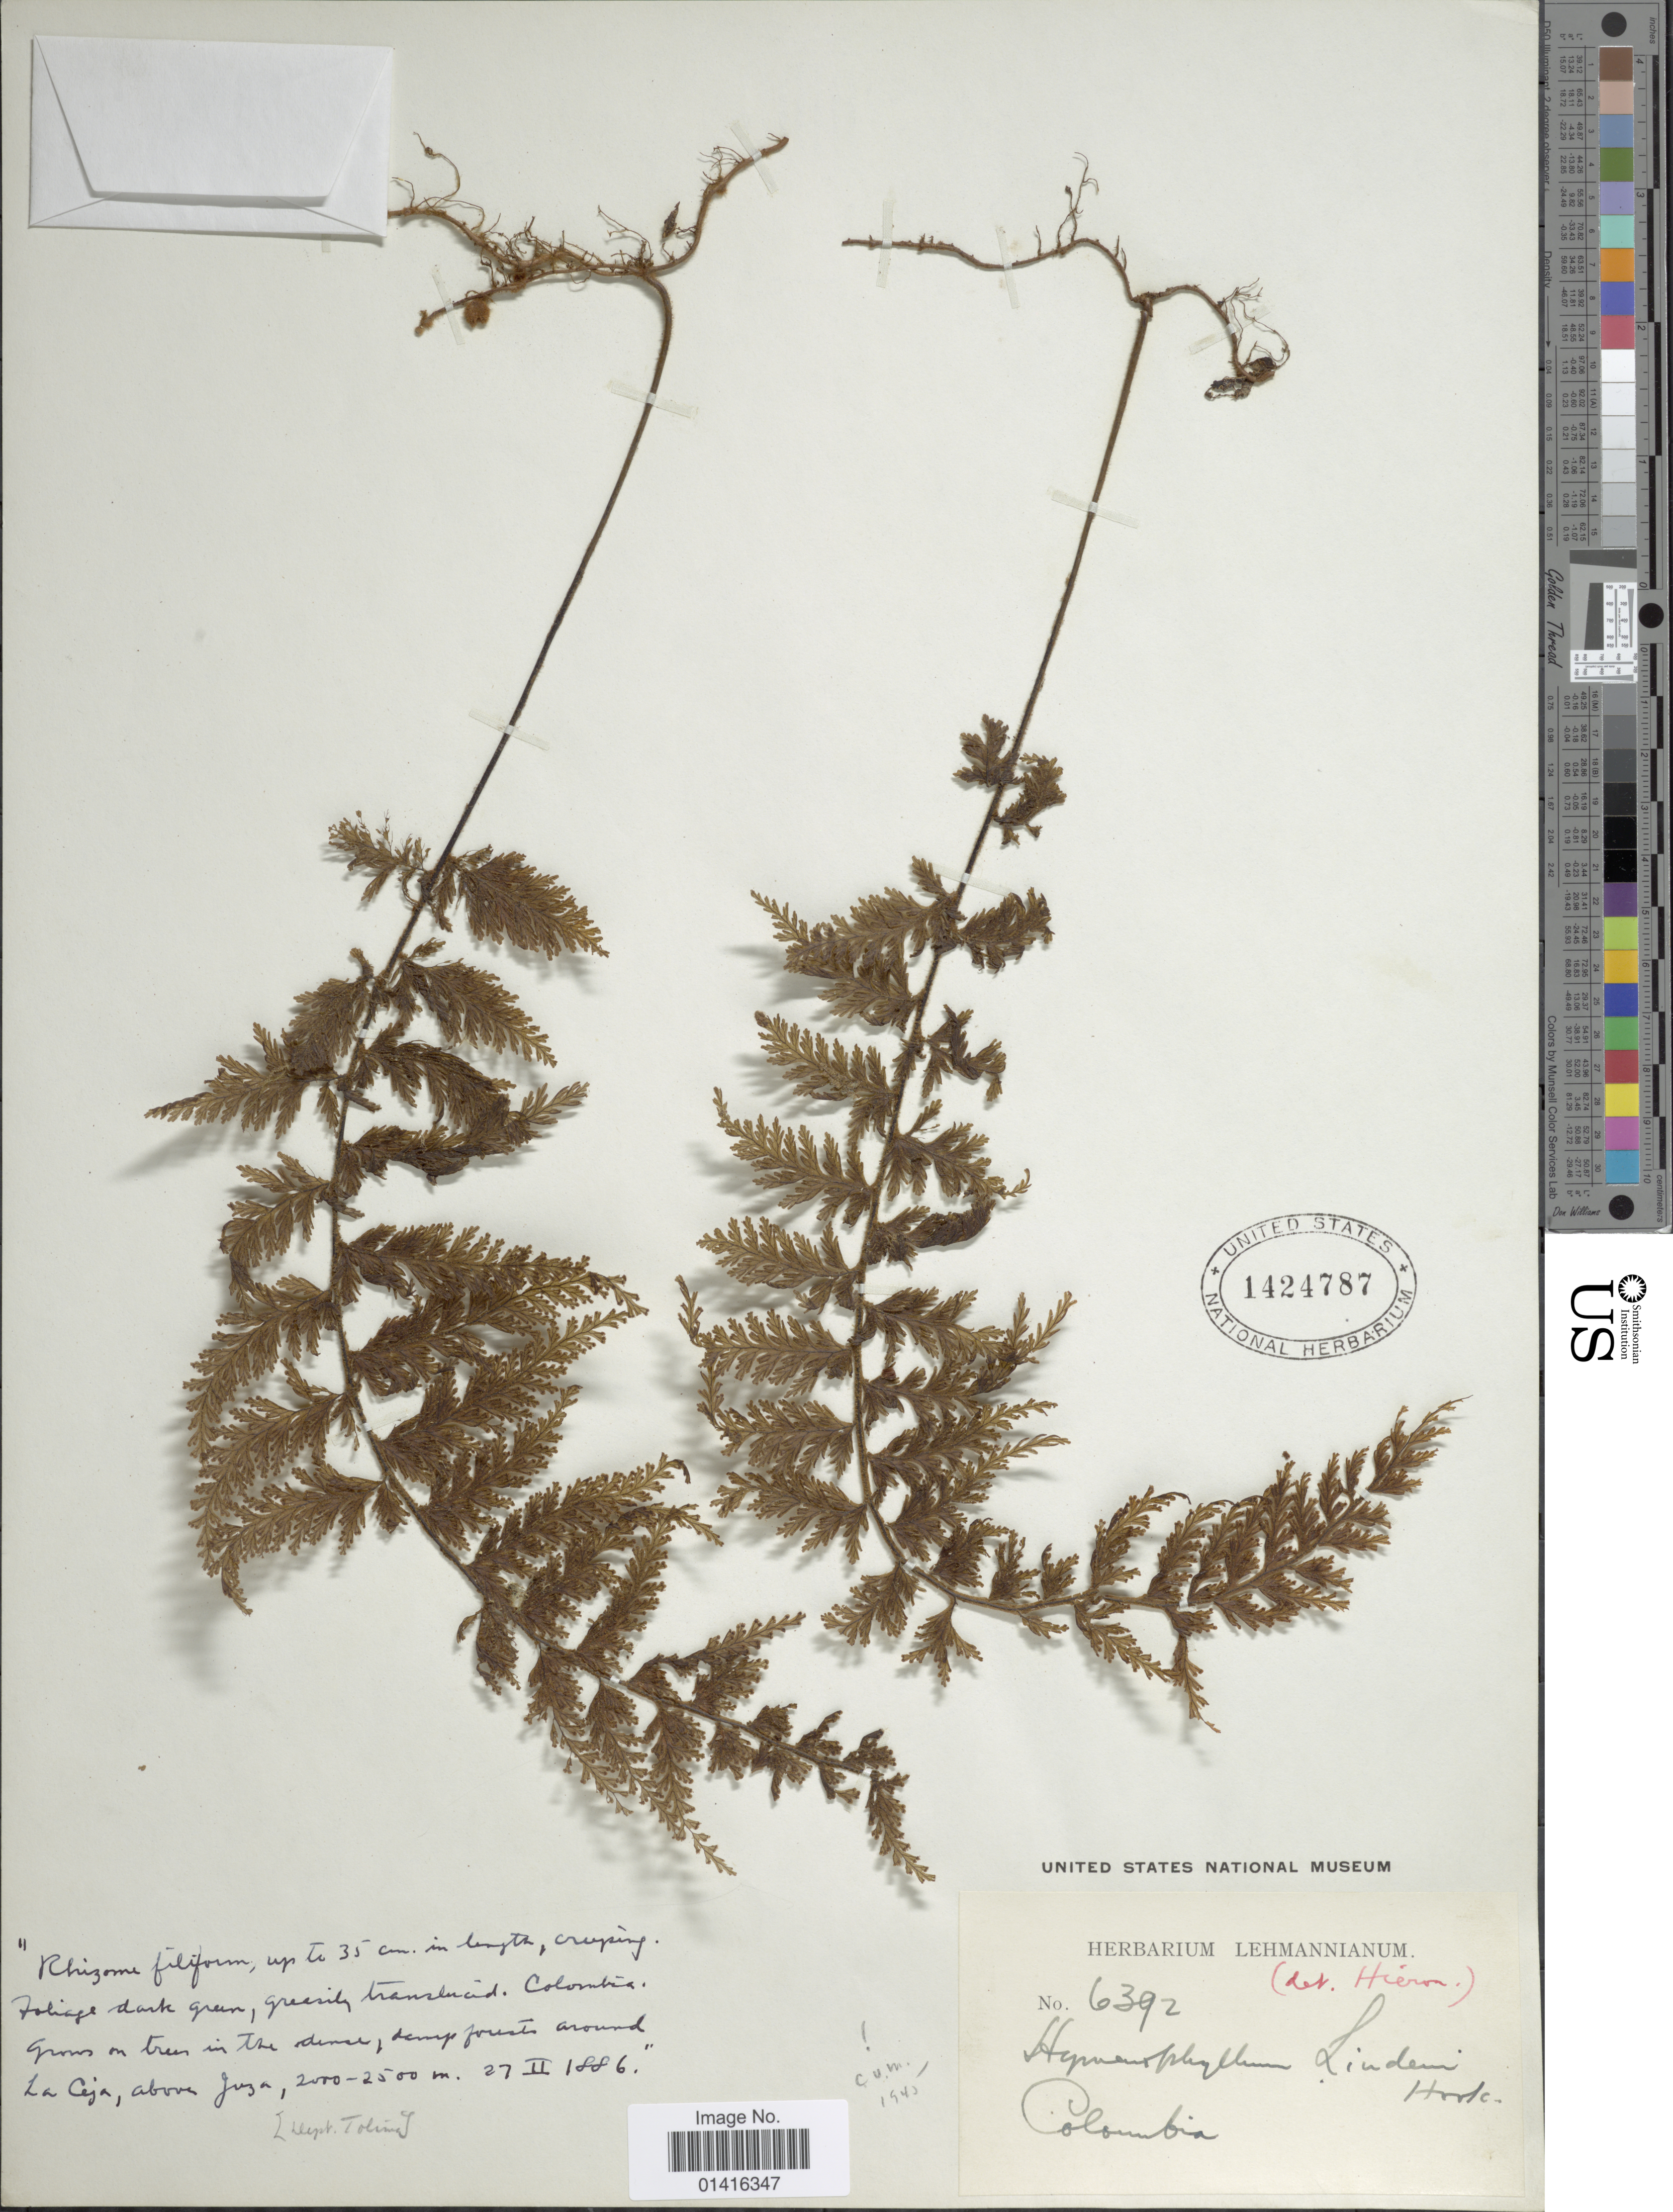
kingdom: Plantae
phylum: Tracheophyta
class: Polypodiopsida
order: Hymenophyllales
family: Hymenophyllaceae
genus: Hymenophyllum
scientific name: Hymenophyllum lindenii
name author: Hook.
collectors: ex herb. Lehmannianum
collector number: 6392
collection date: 1886-02-27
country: Colombia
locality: La Ceja, above Juga.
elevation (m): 2000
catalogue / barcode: US 1424787